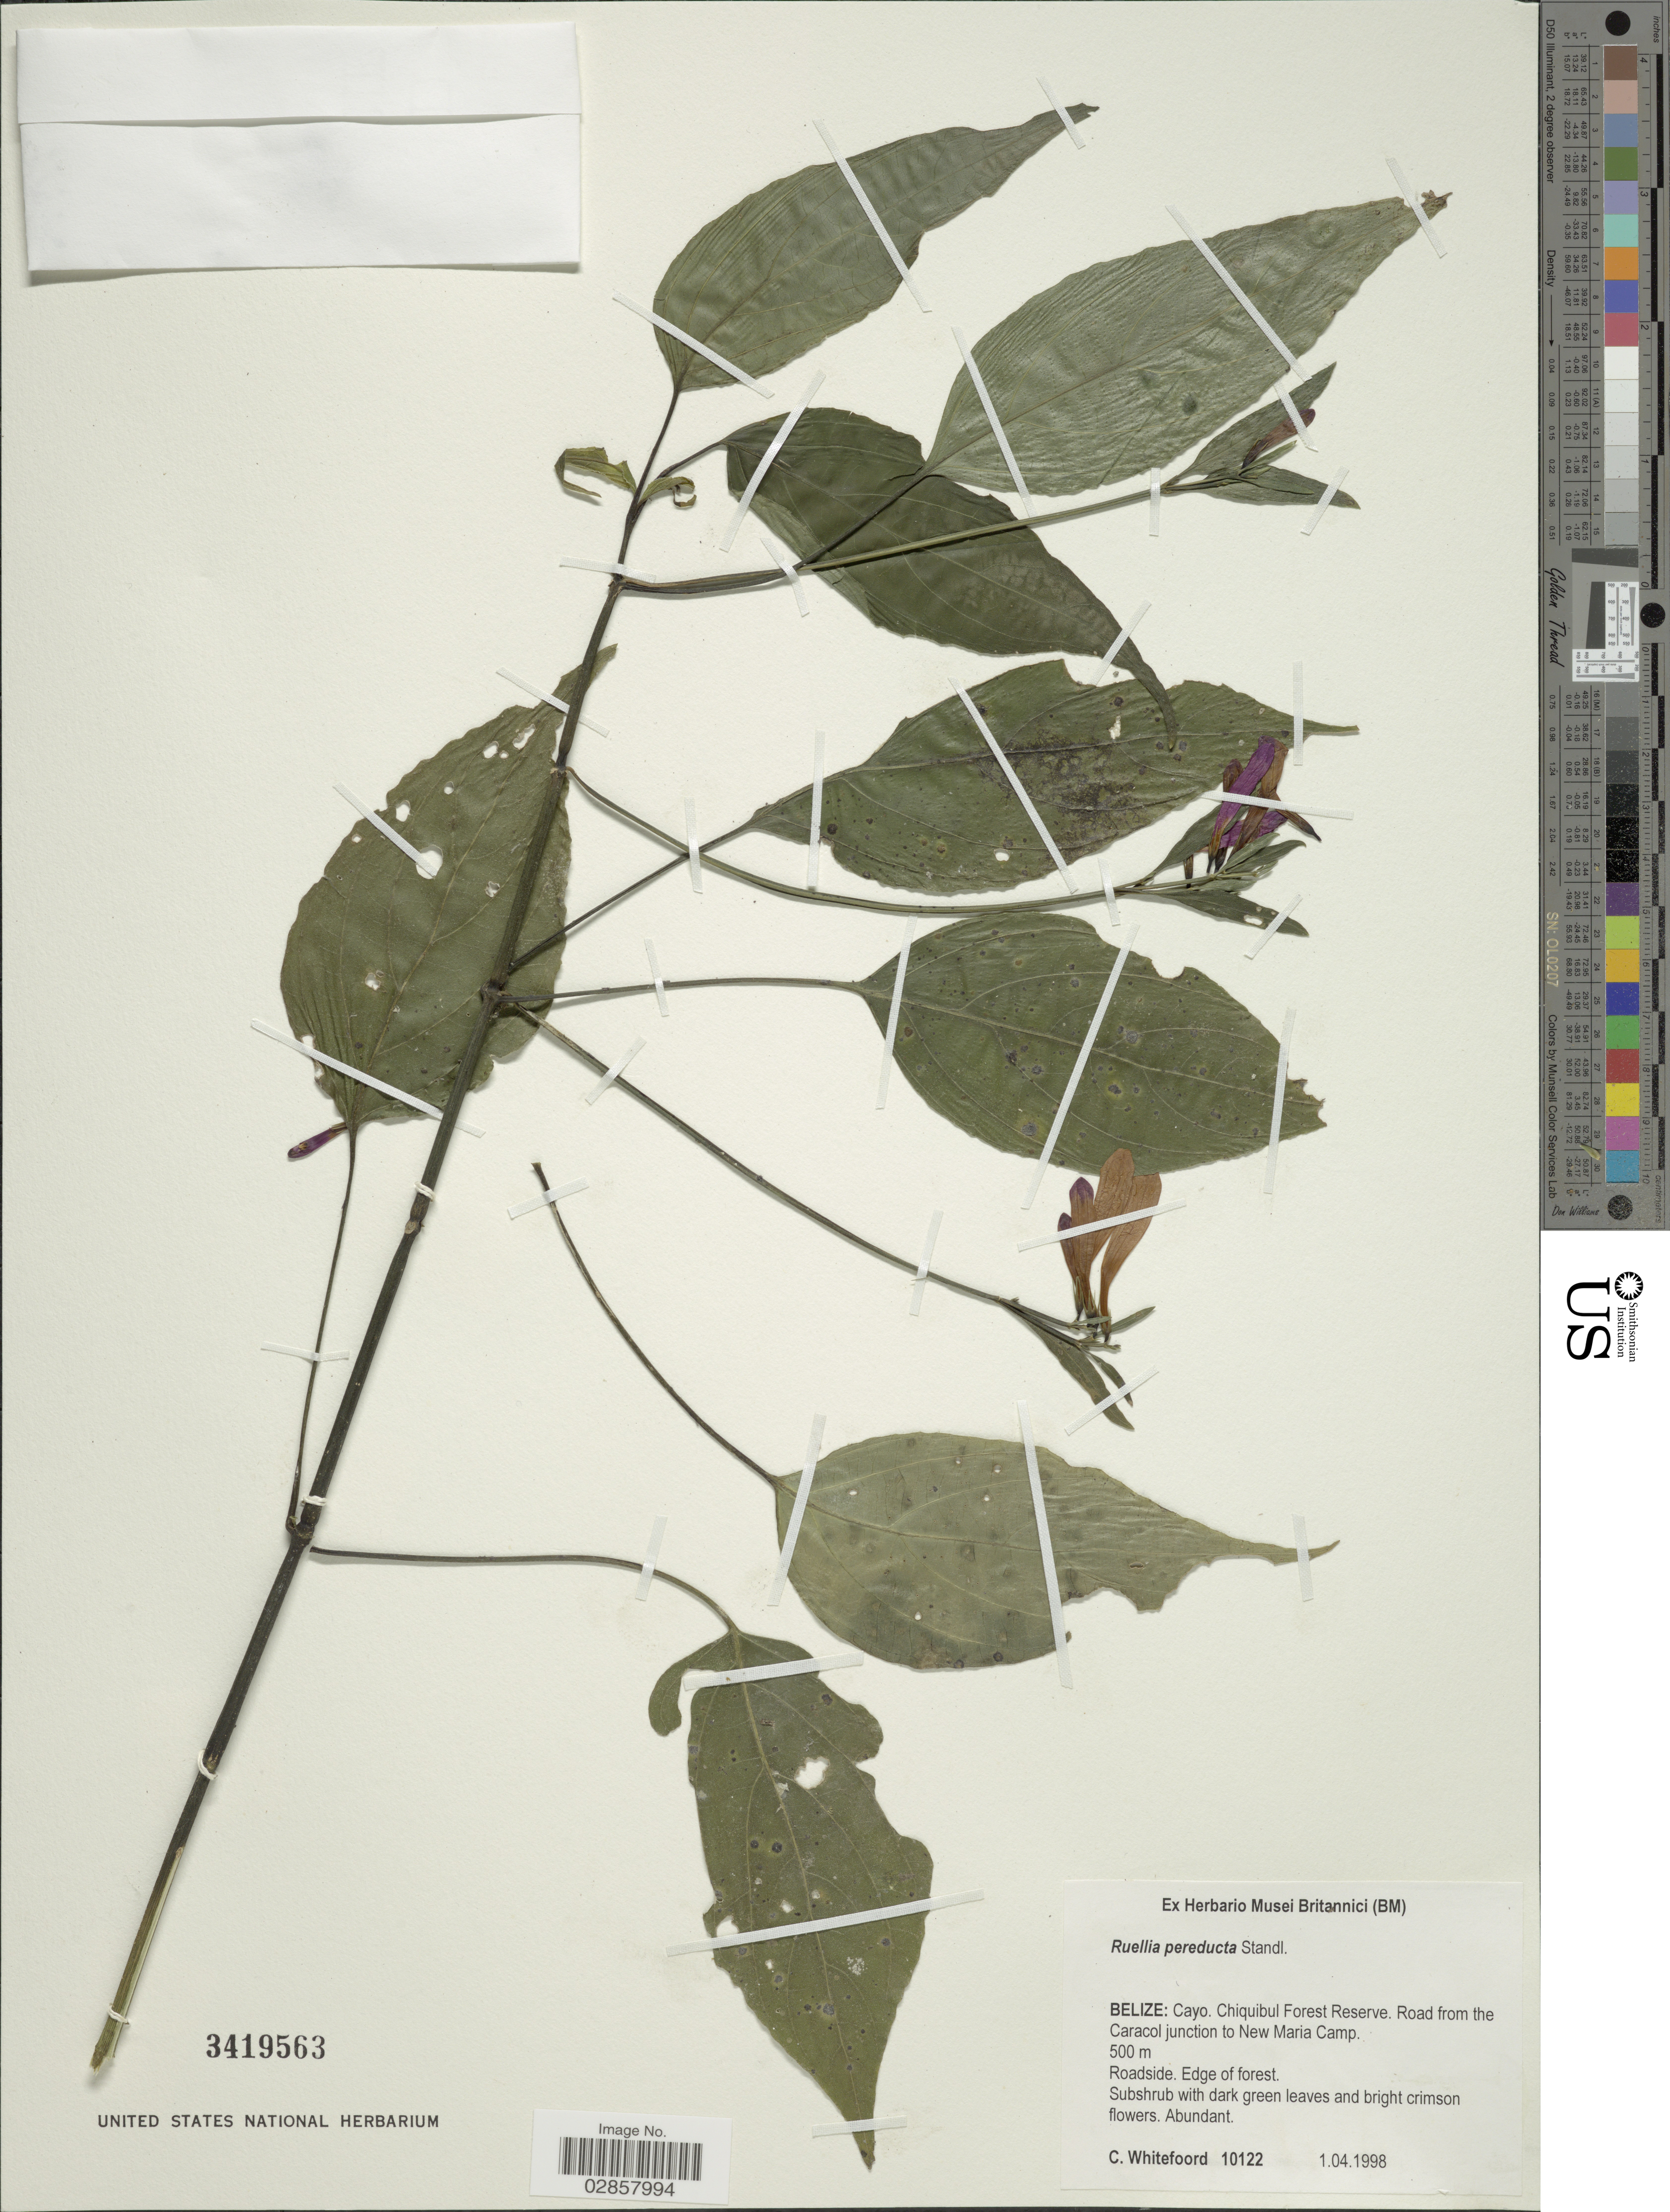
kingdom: Plantae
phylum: Tracheophyta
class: Magnoliopsida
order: Lamiales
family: Acanthaceae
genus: Ruellia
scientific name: Ruellia pereducta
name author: Standl. ex Lundell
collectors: C. Whitefoord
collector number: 10122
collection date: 1998-04-01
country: Belize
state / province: Cayo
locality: Chiquibul Forest Reserve. Road from the Caracol junction to New Maria Camp.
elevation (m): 500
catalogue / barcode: US 3419563